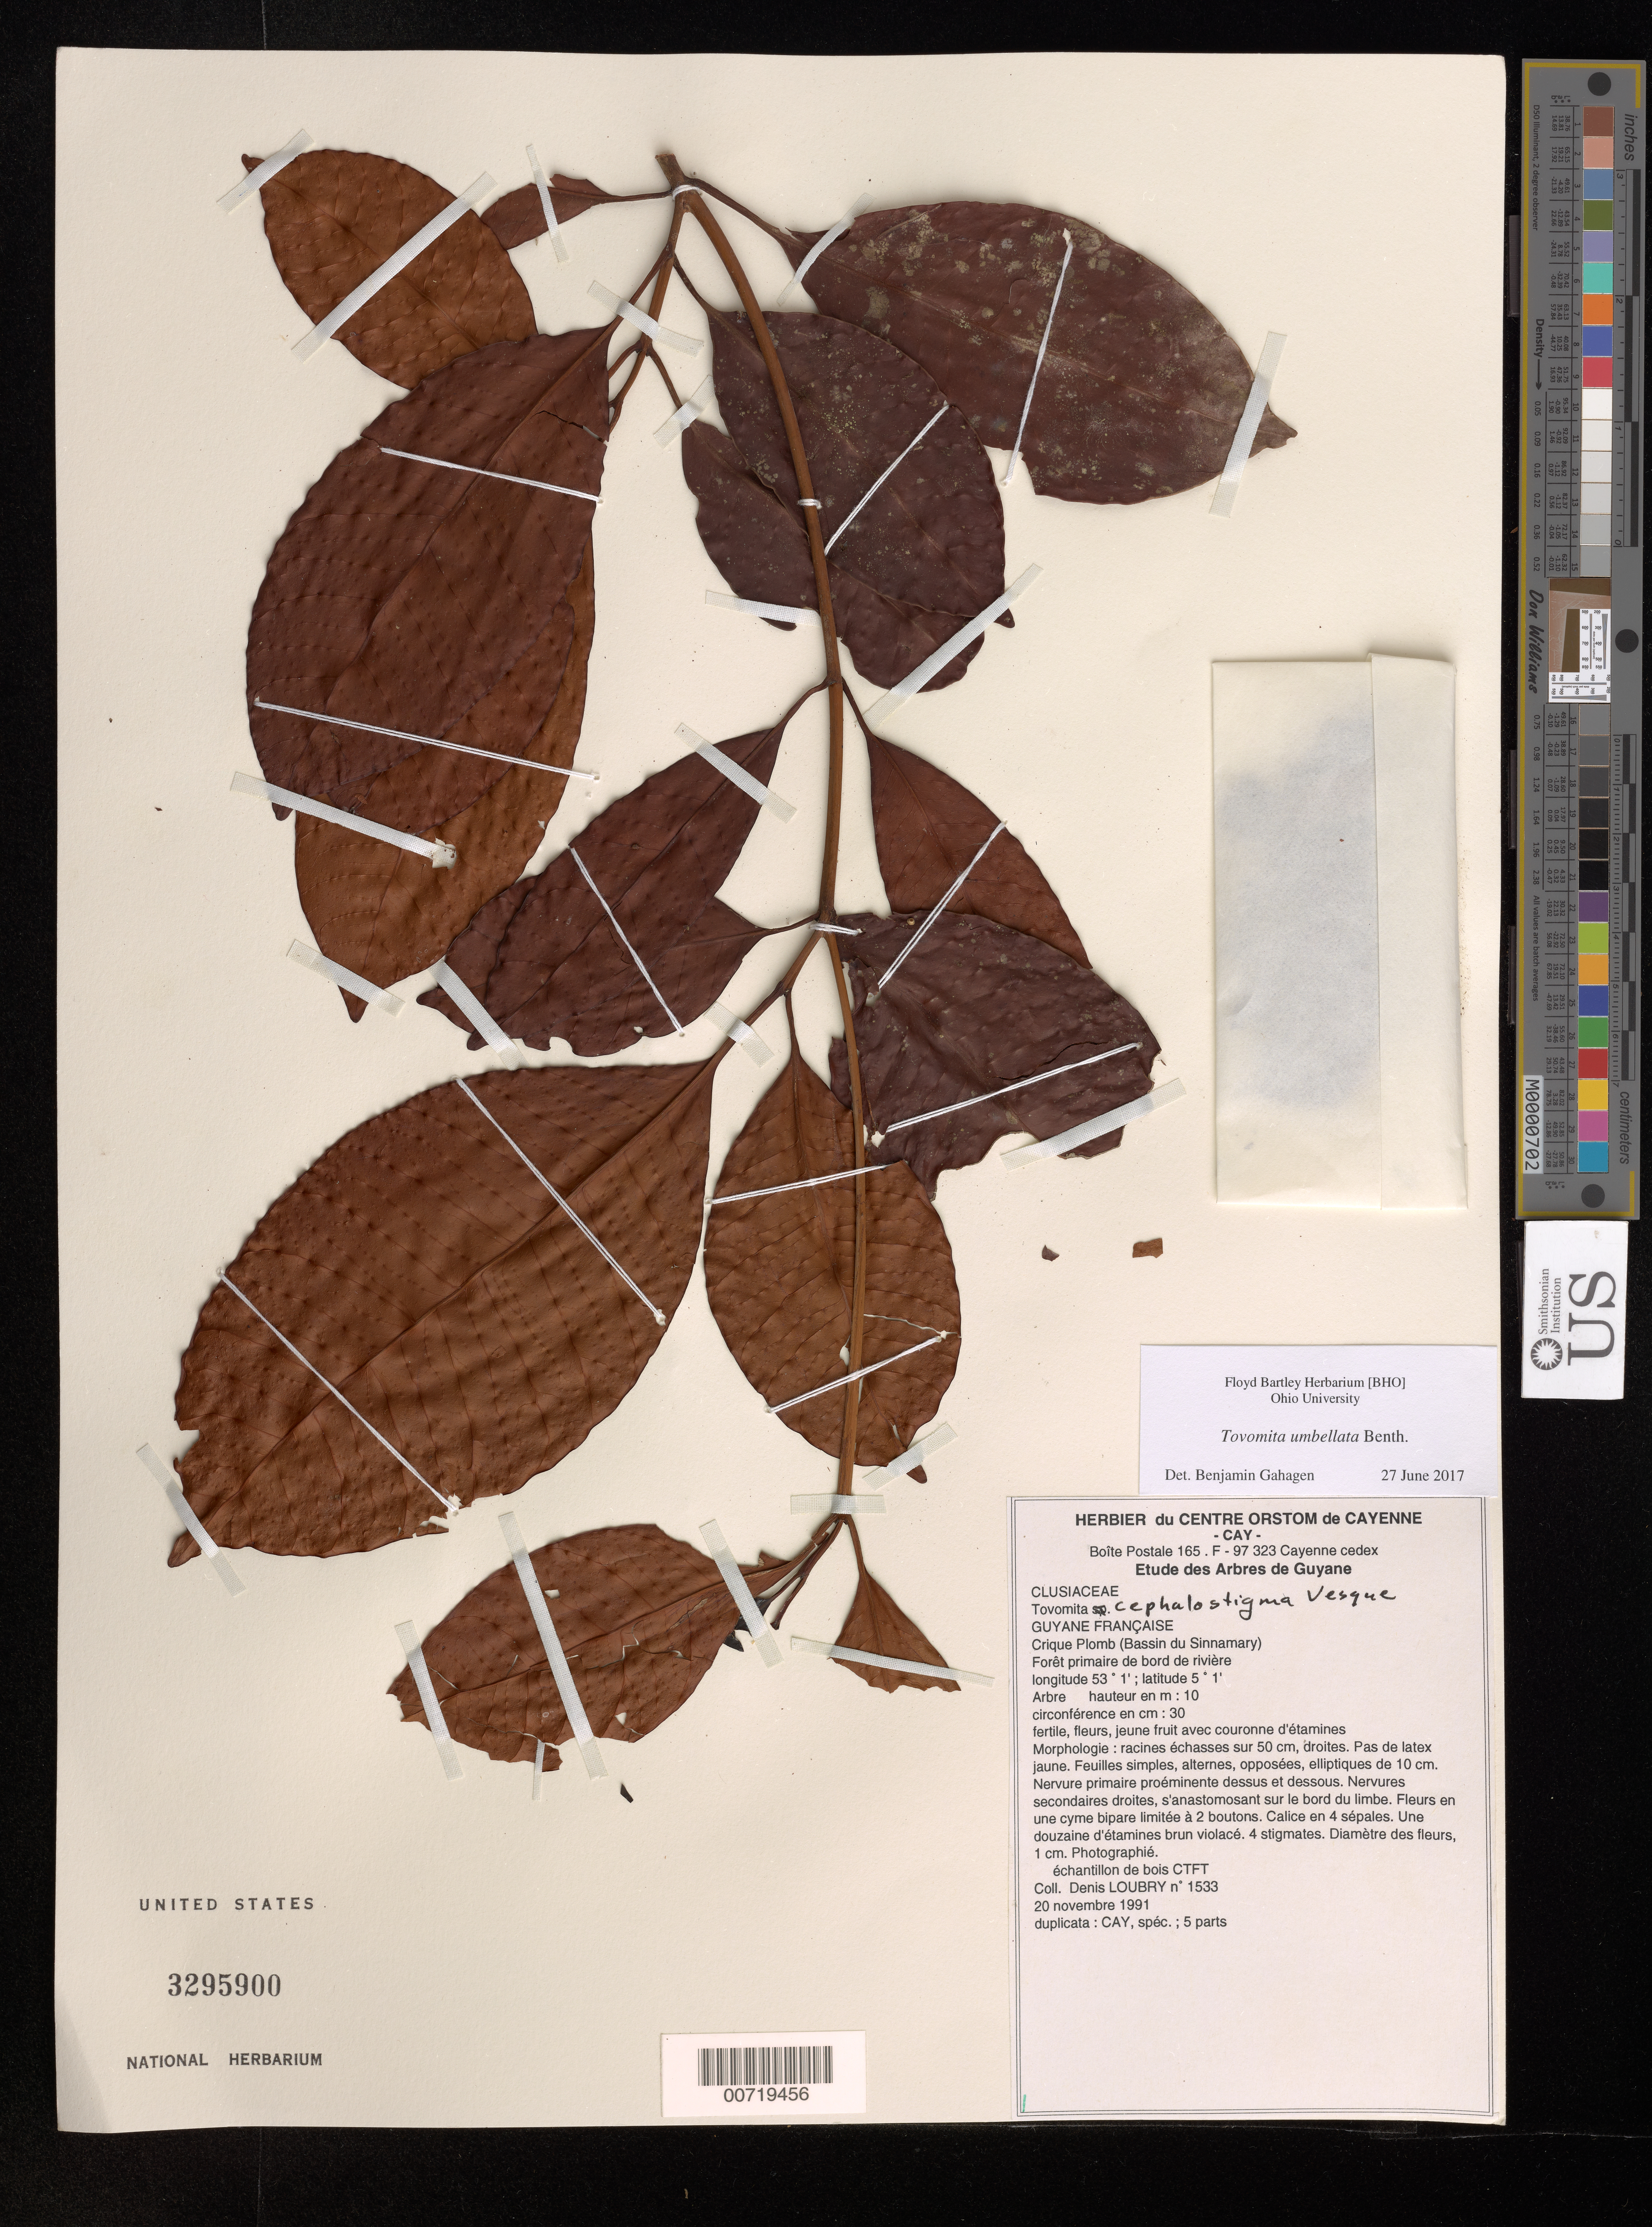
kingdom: Plantae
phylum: Tracheophyta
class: Magnoliopsida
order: Malpighiales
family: Clusiaceae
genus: Tovomita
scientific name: Tovomita umbellata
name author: Benth.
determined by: Gahagen, Benjamin, (BHO), Ohio University (UNITED STATES)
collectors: D. Loubry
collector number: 1533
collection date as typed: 20-Nov-91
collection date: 1991-11-20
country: French Guiana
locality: Crique Plomb, Bassin du Sinnamary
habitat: Primary forest along river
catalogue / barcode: US 3295900